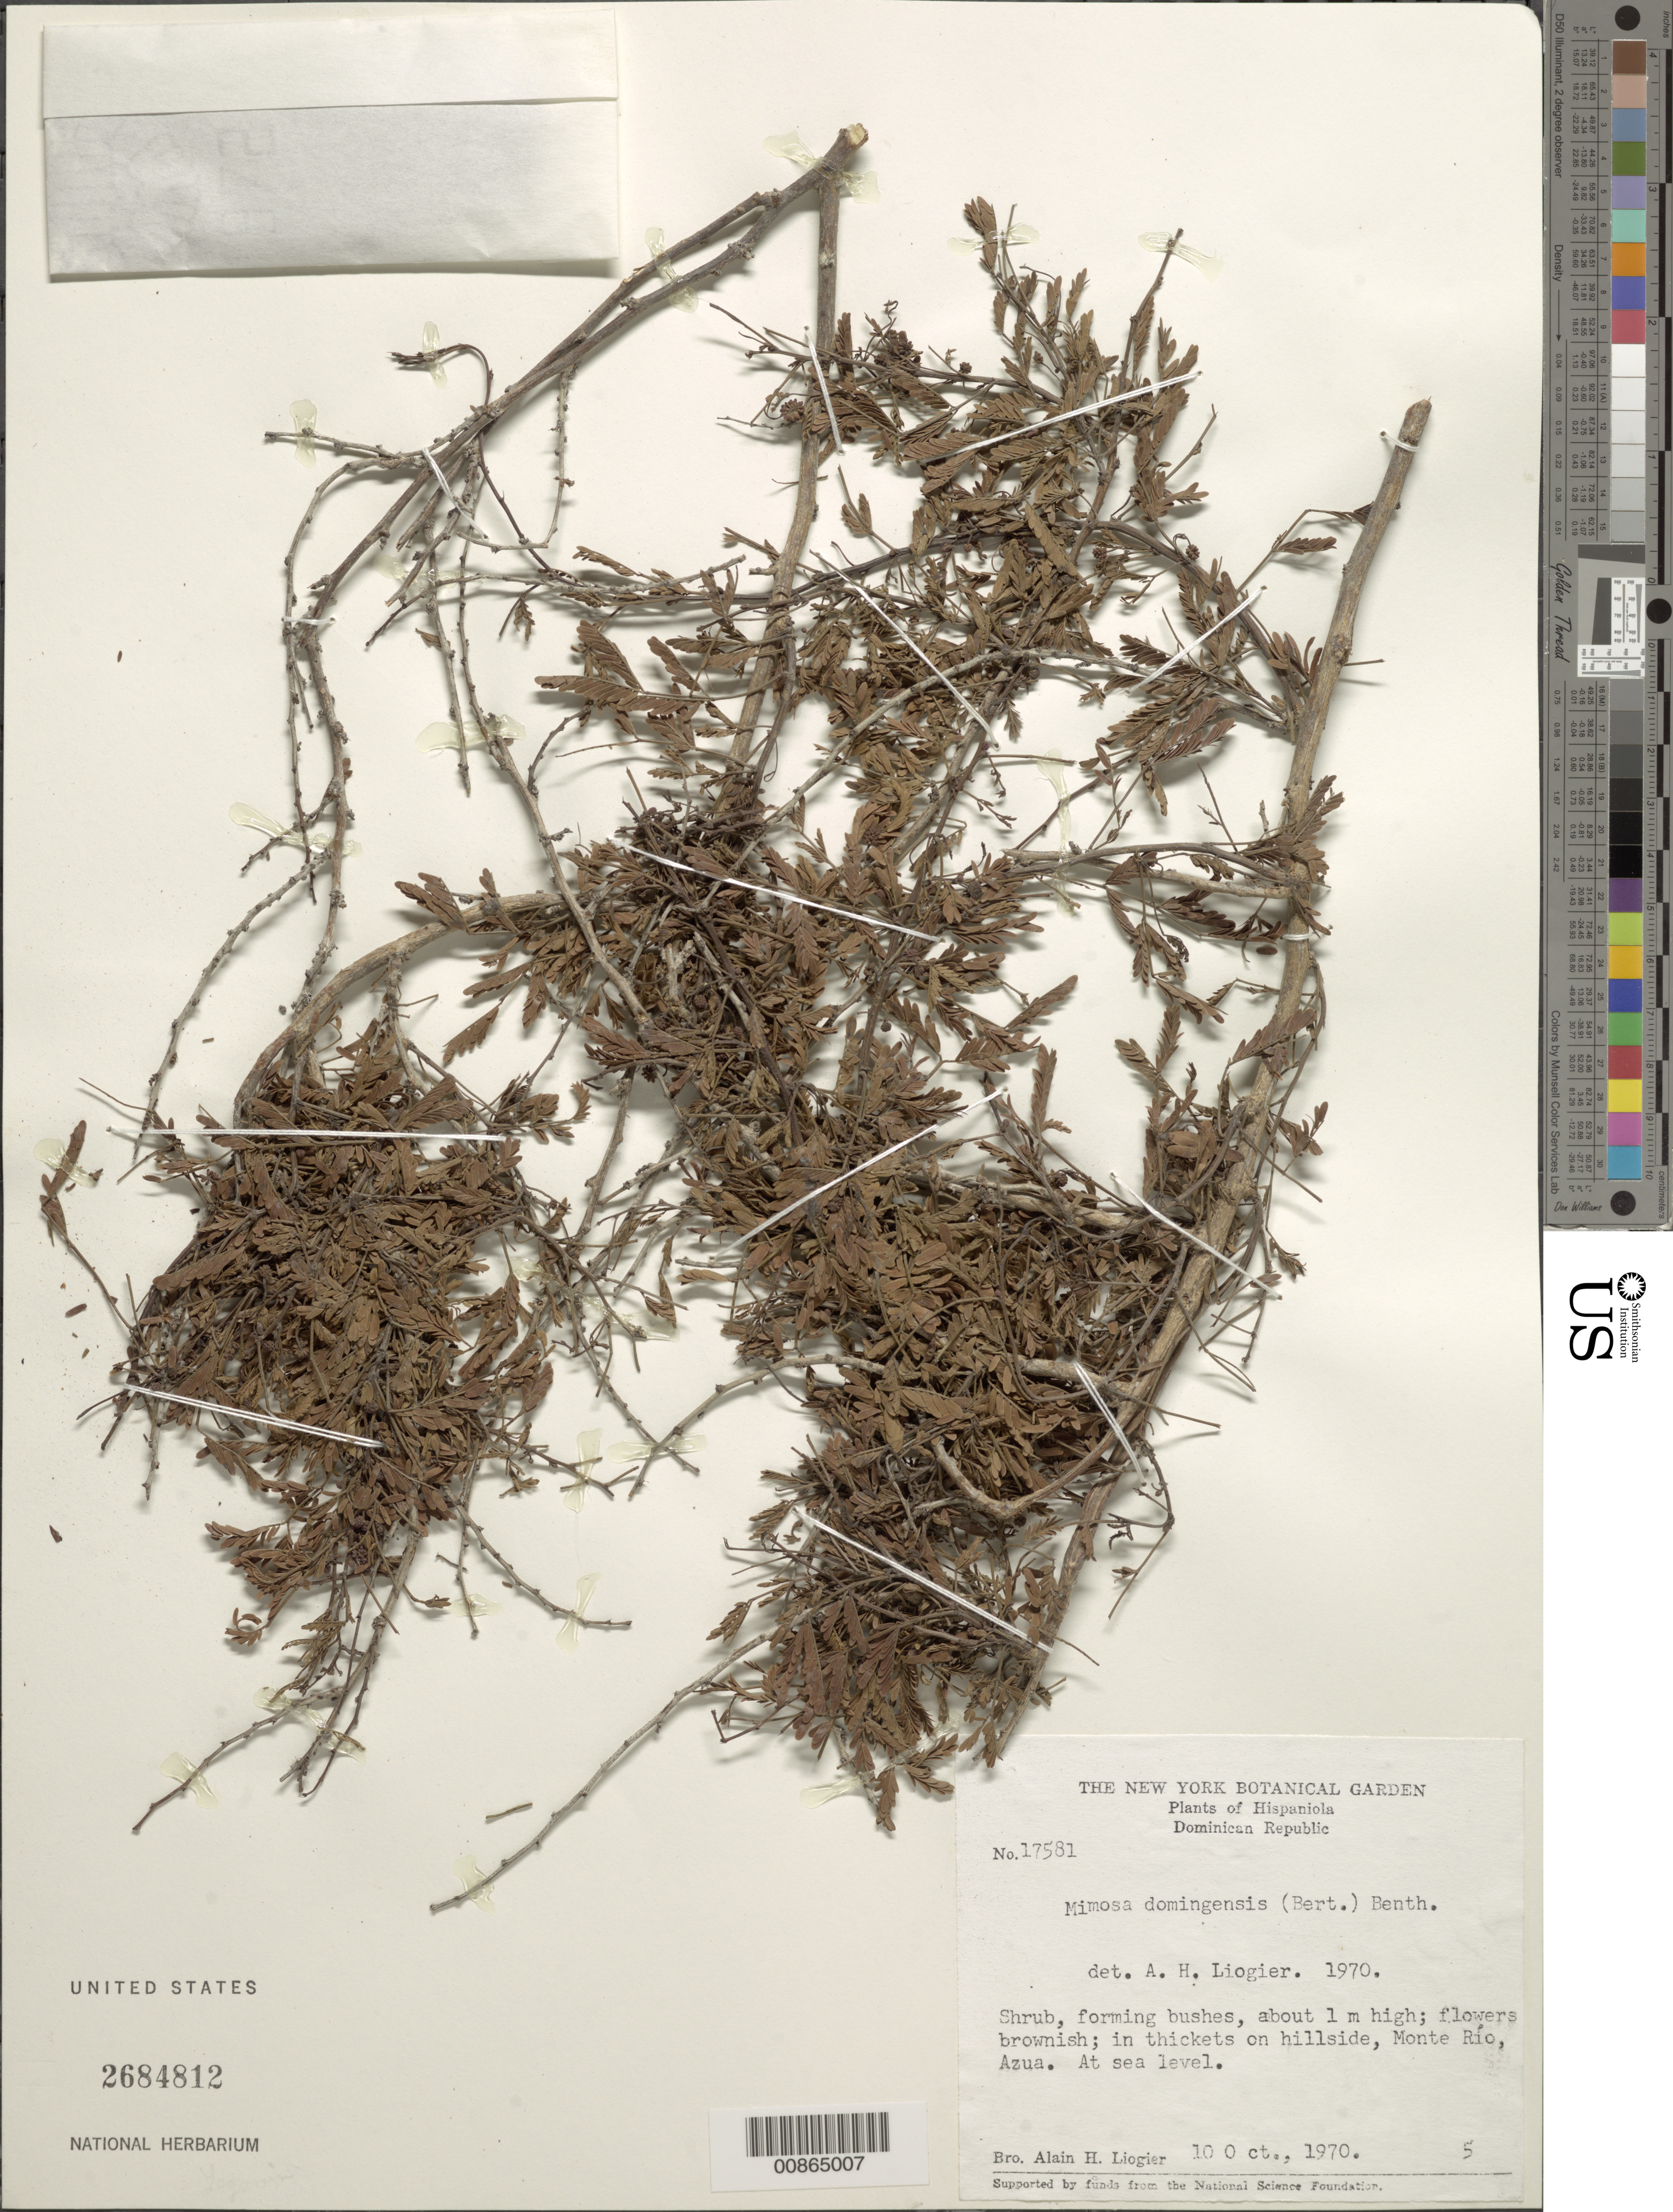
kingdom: Plantae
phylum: Tracheophyta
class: Magnoliopsida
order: Fabales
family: Fabaceae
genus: Mimosa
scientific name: Mimosa domingensis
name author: (DC.) Benth.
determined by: Liogier, Alain H.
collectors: A. H. Liogier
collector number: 17581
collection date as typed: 10 Oct 1970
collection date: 1970-10-10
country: Dominican Republic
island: Hispaniola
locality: Monte Río, Azua.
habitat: In thickets on hillside.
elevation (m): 0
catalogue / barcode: US 2684812